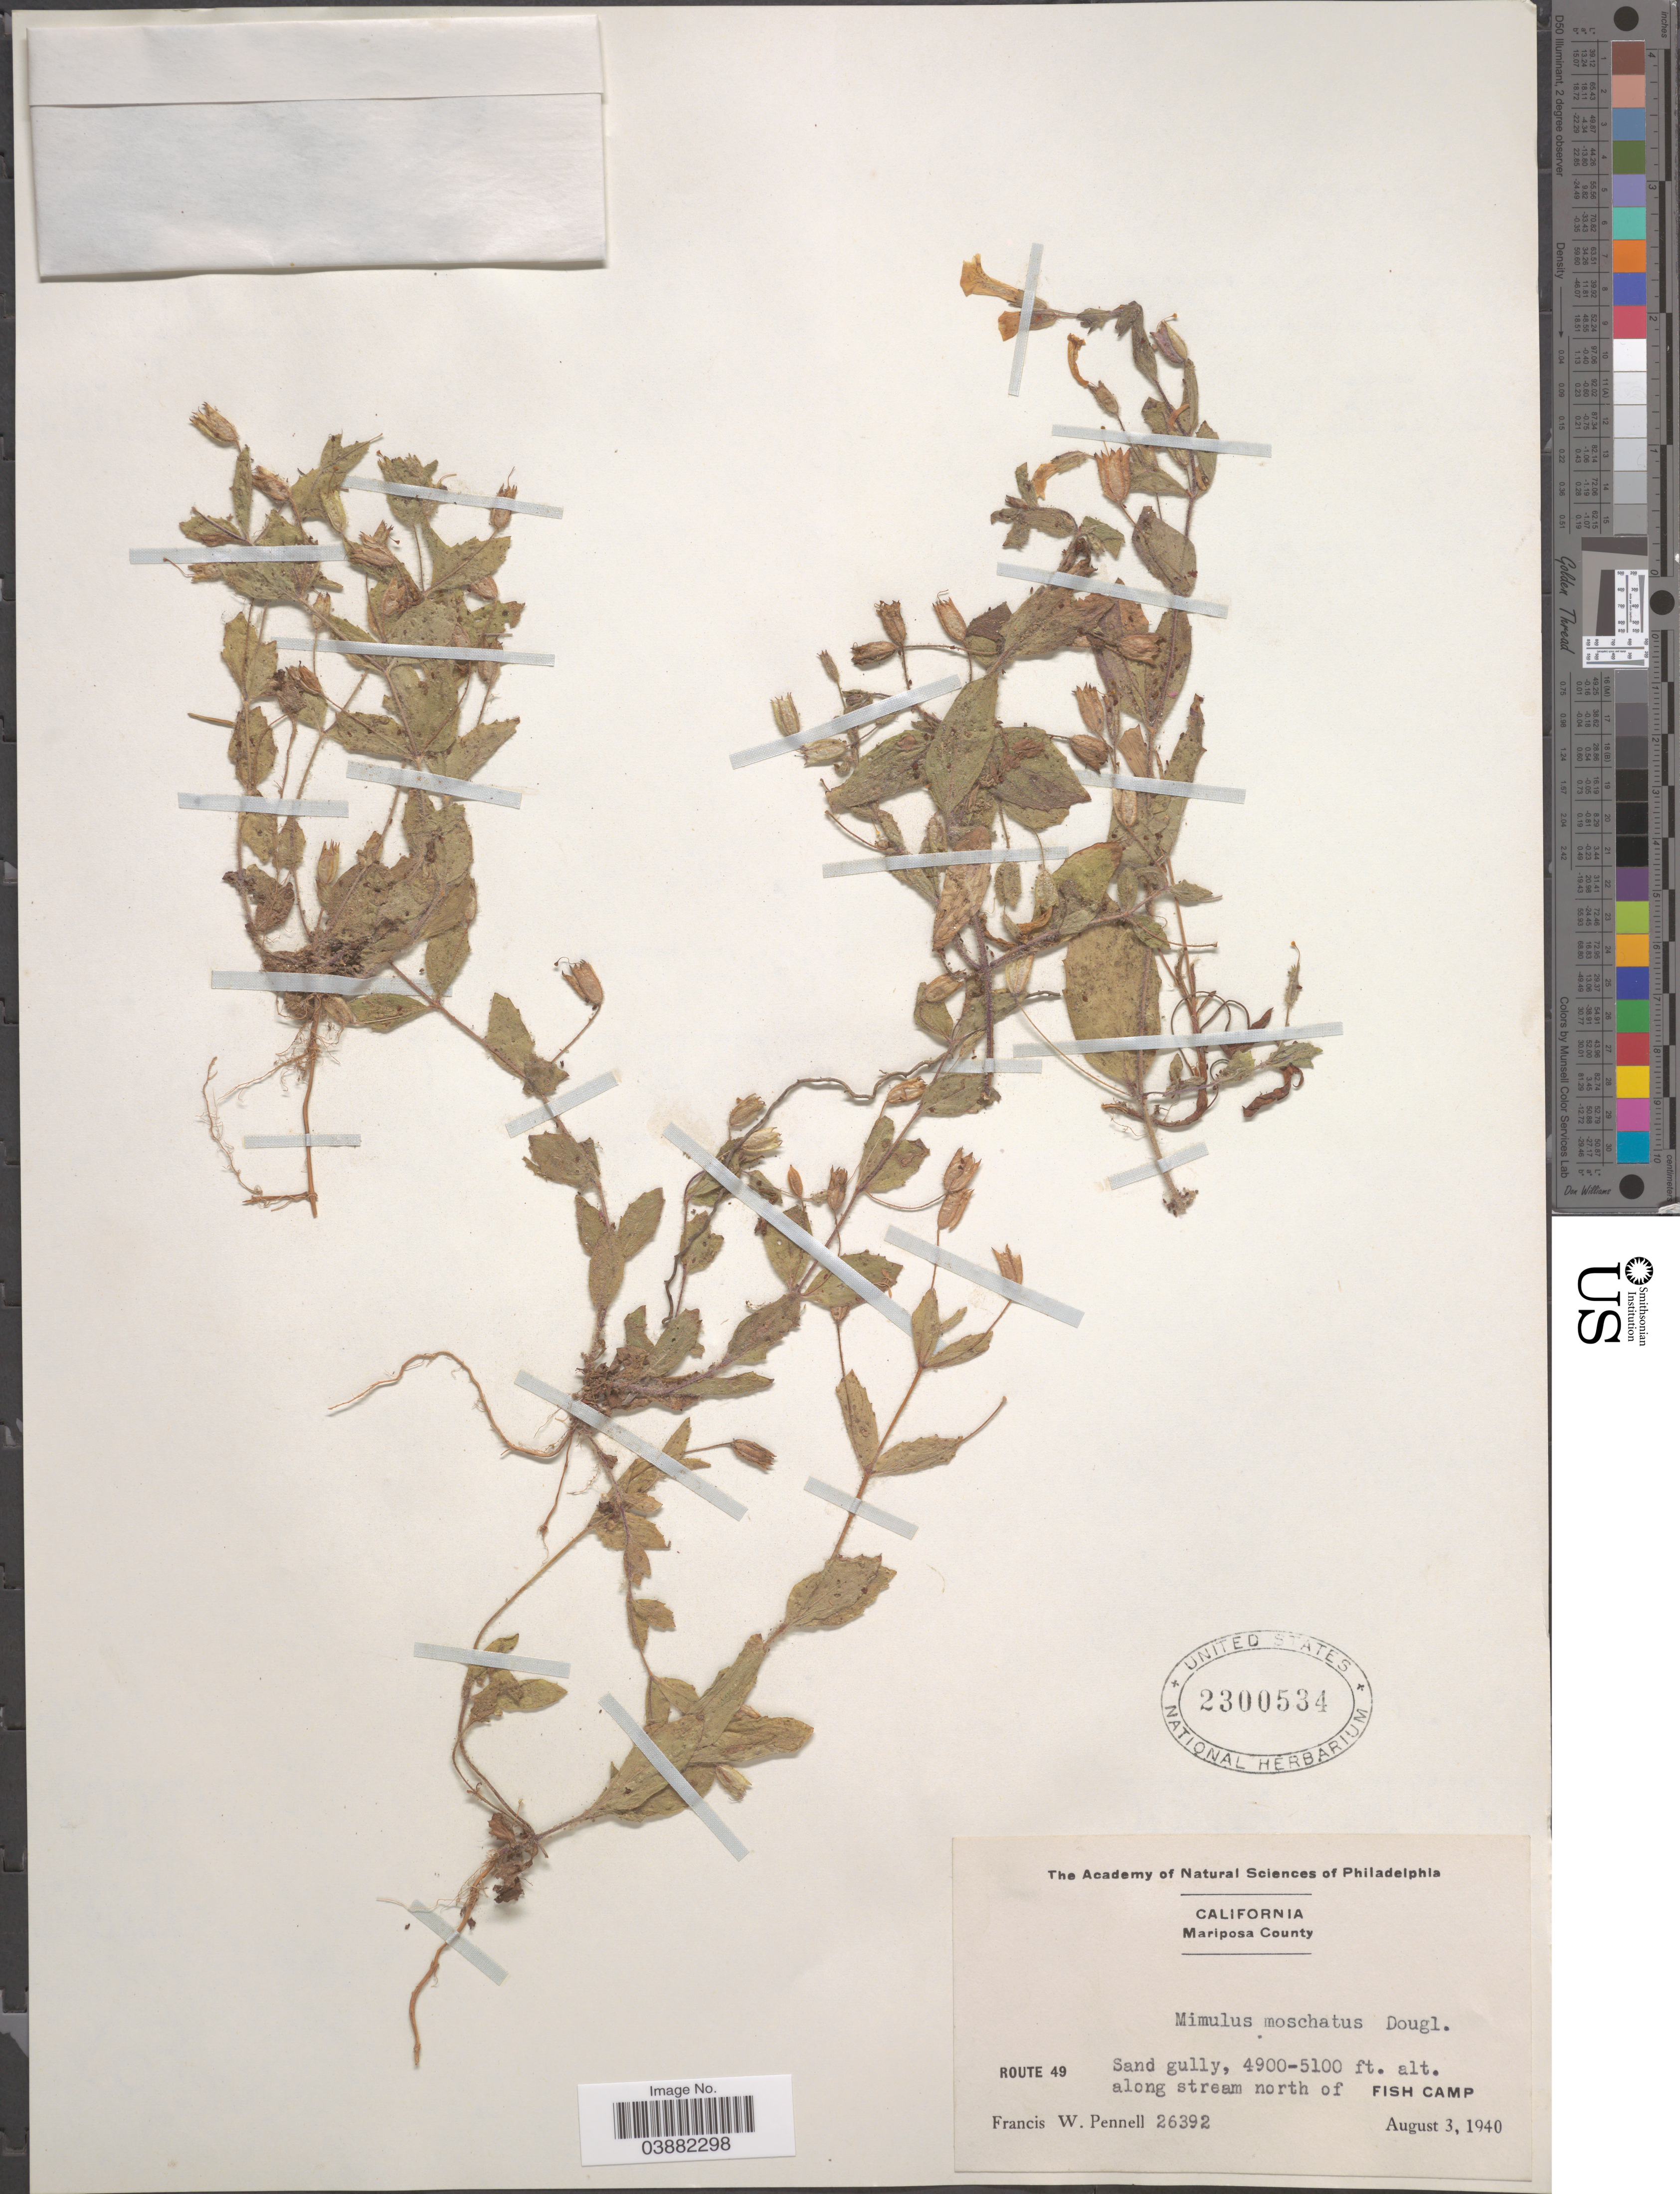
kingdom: Plantae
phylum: Tracheophyta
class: Magnoliopsida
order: Lamiales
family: Phrymaceae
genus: Mimulus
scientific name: Mimulus moschatus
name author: Douglas ex Lindl.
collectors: F. W. Pennell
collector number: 26392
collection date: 1940-08-03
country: United States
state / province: California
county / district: Mariposa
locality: Mariposa County. Route 49. Along stream north of Fish Camp.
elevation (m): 1494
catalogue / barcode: US 2300534